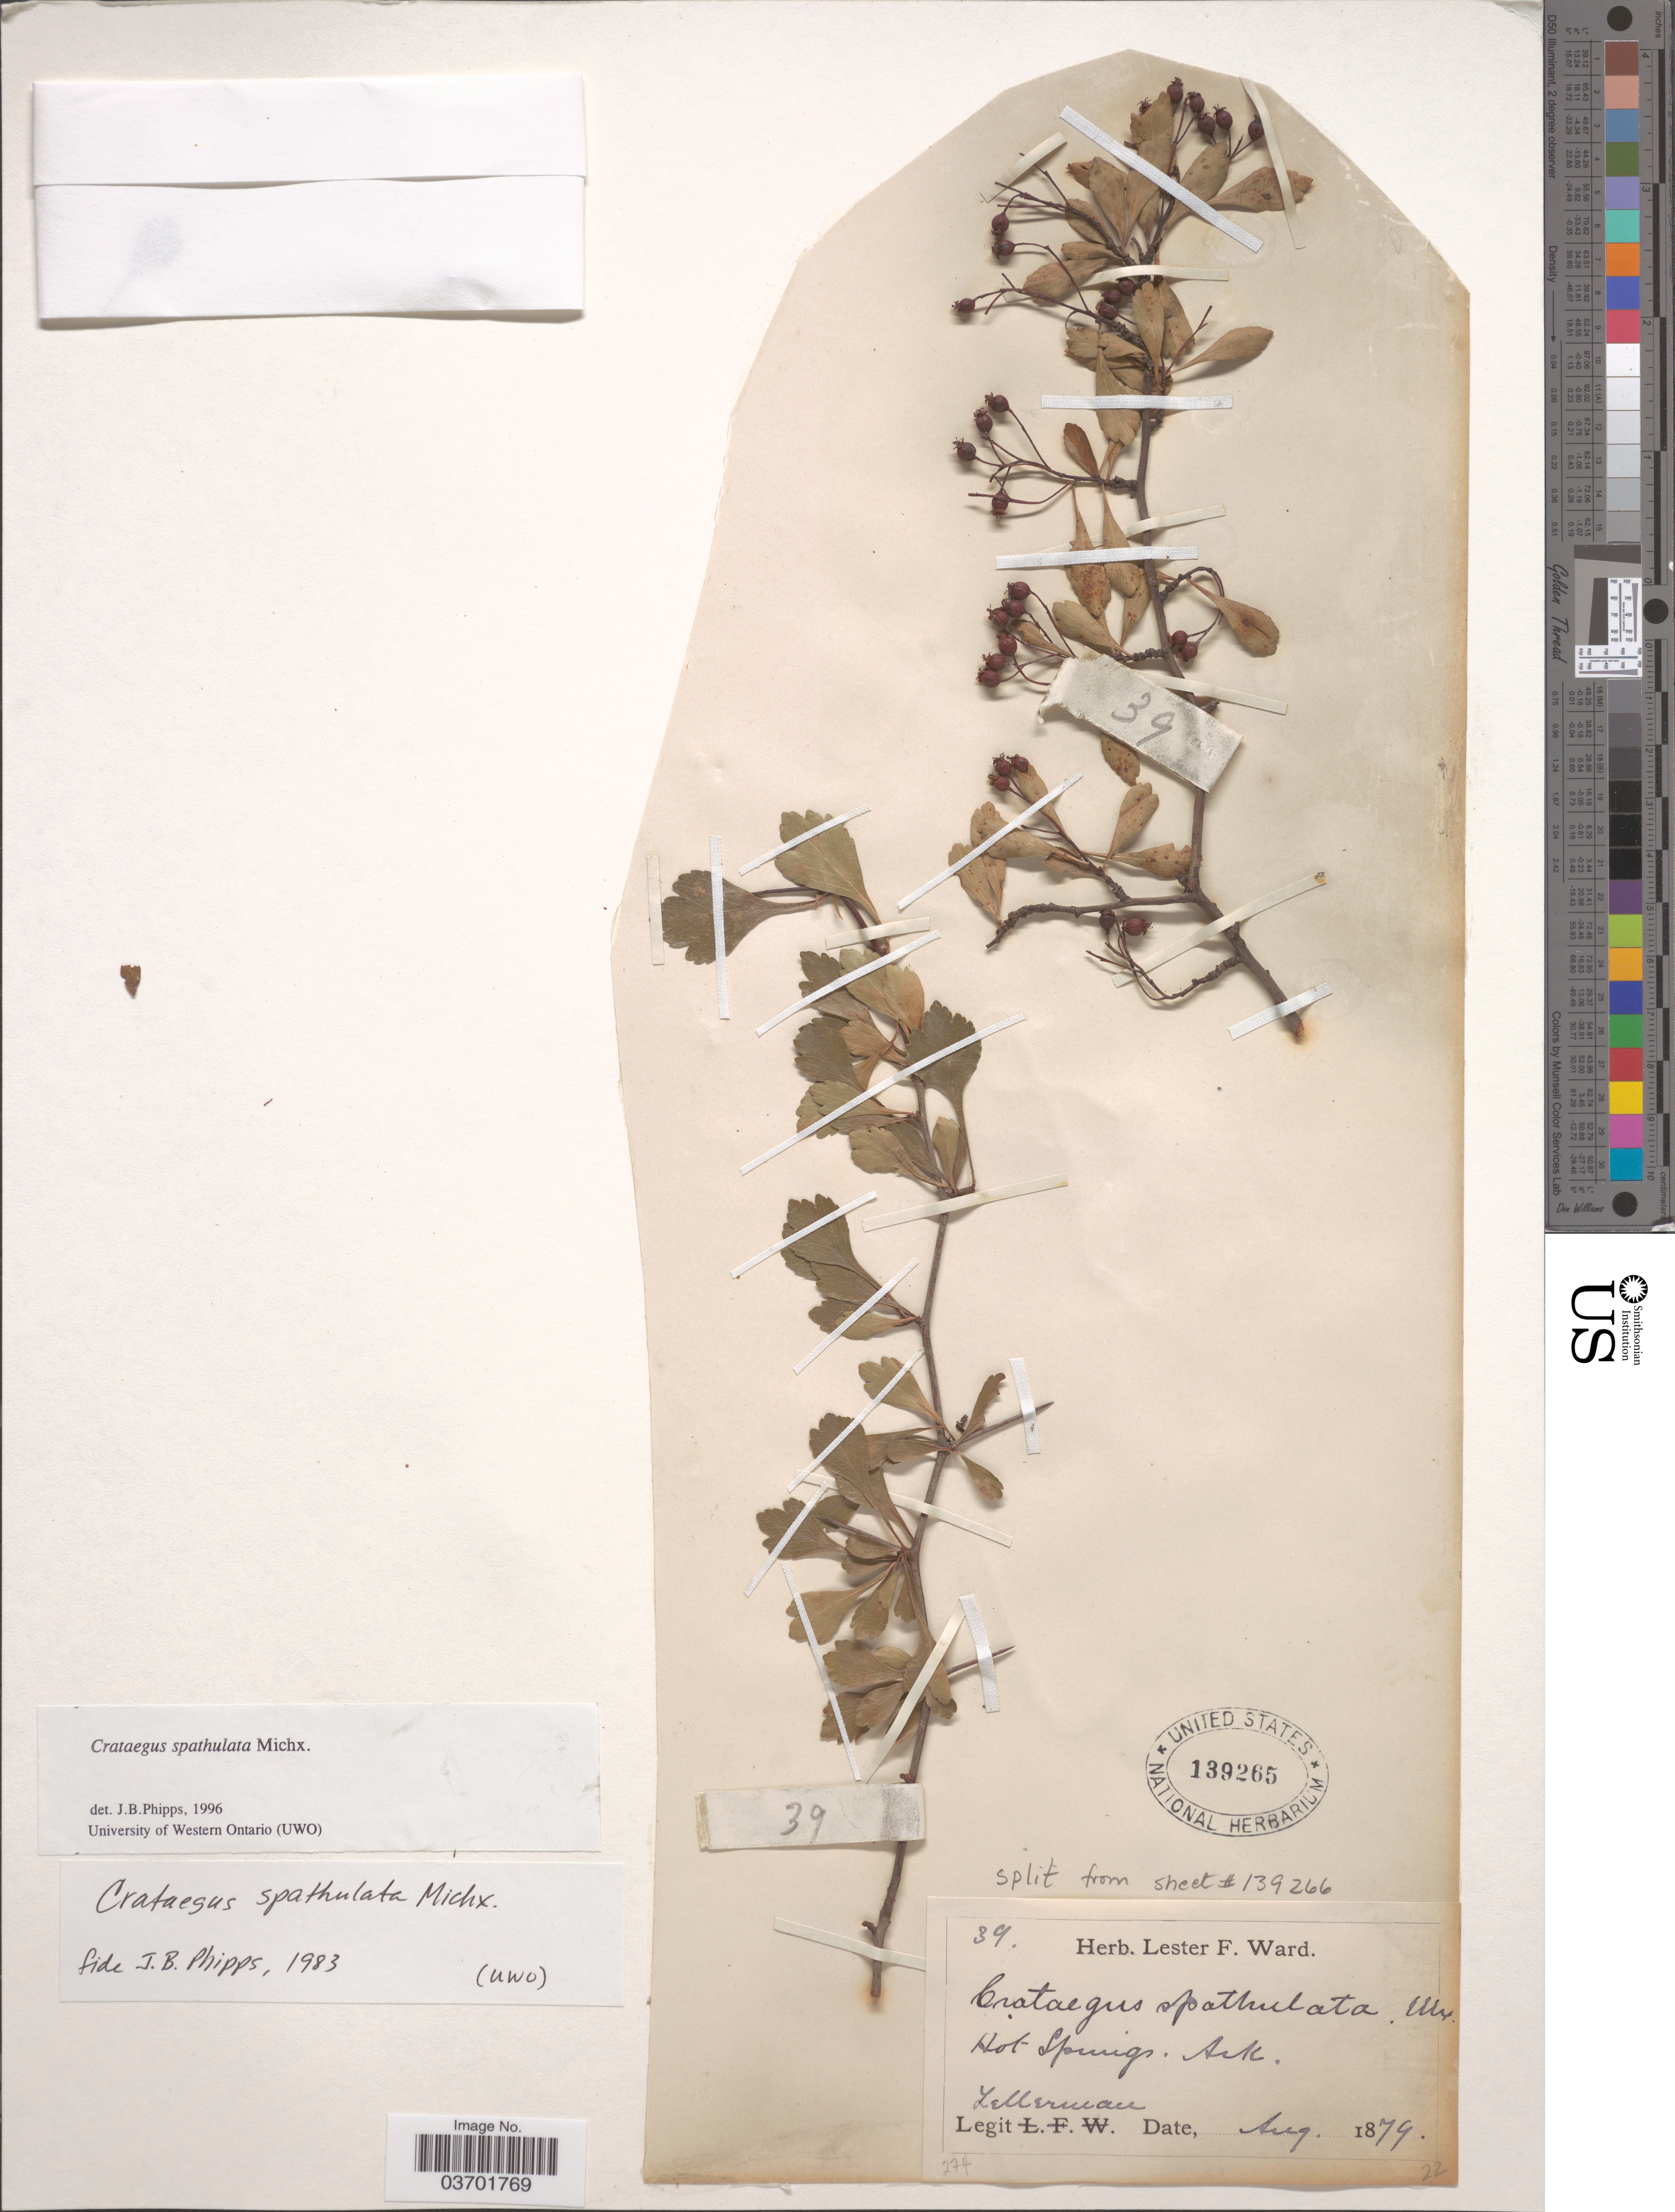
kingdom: Plantae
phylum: Tracheophyta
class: Magnoliopsida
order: Rosales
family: Rosaceae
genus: Crataegus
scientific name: Crataegus spathulata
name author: Michx.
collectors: Letterman, --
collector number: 39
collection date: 1879-08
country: United States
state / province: Arkansas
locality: Hot Springs.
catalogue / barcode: US 139265